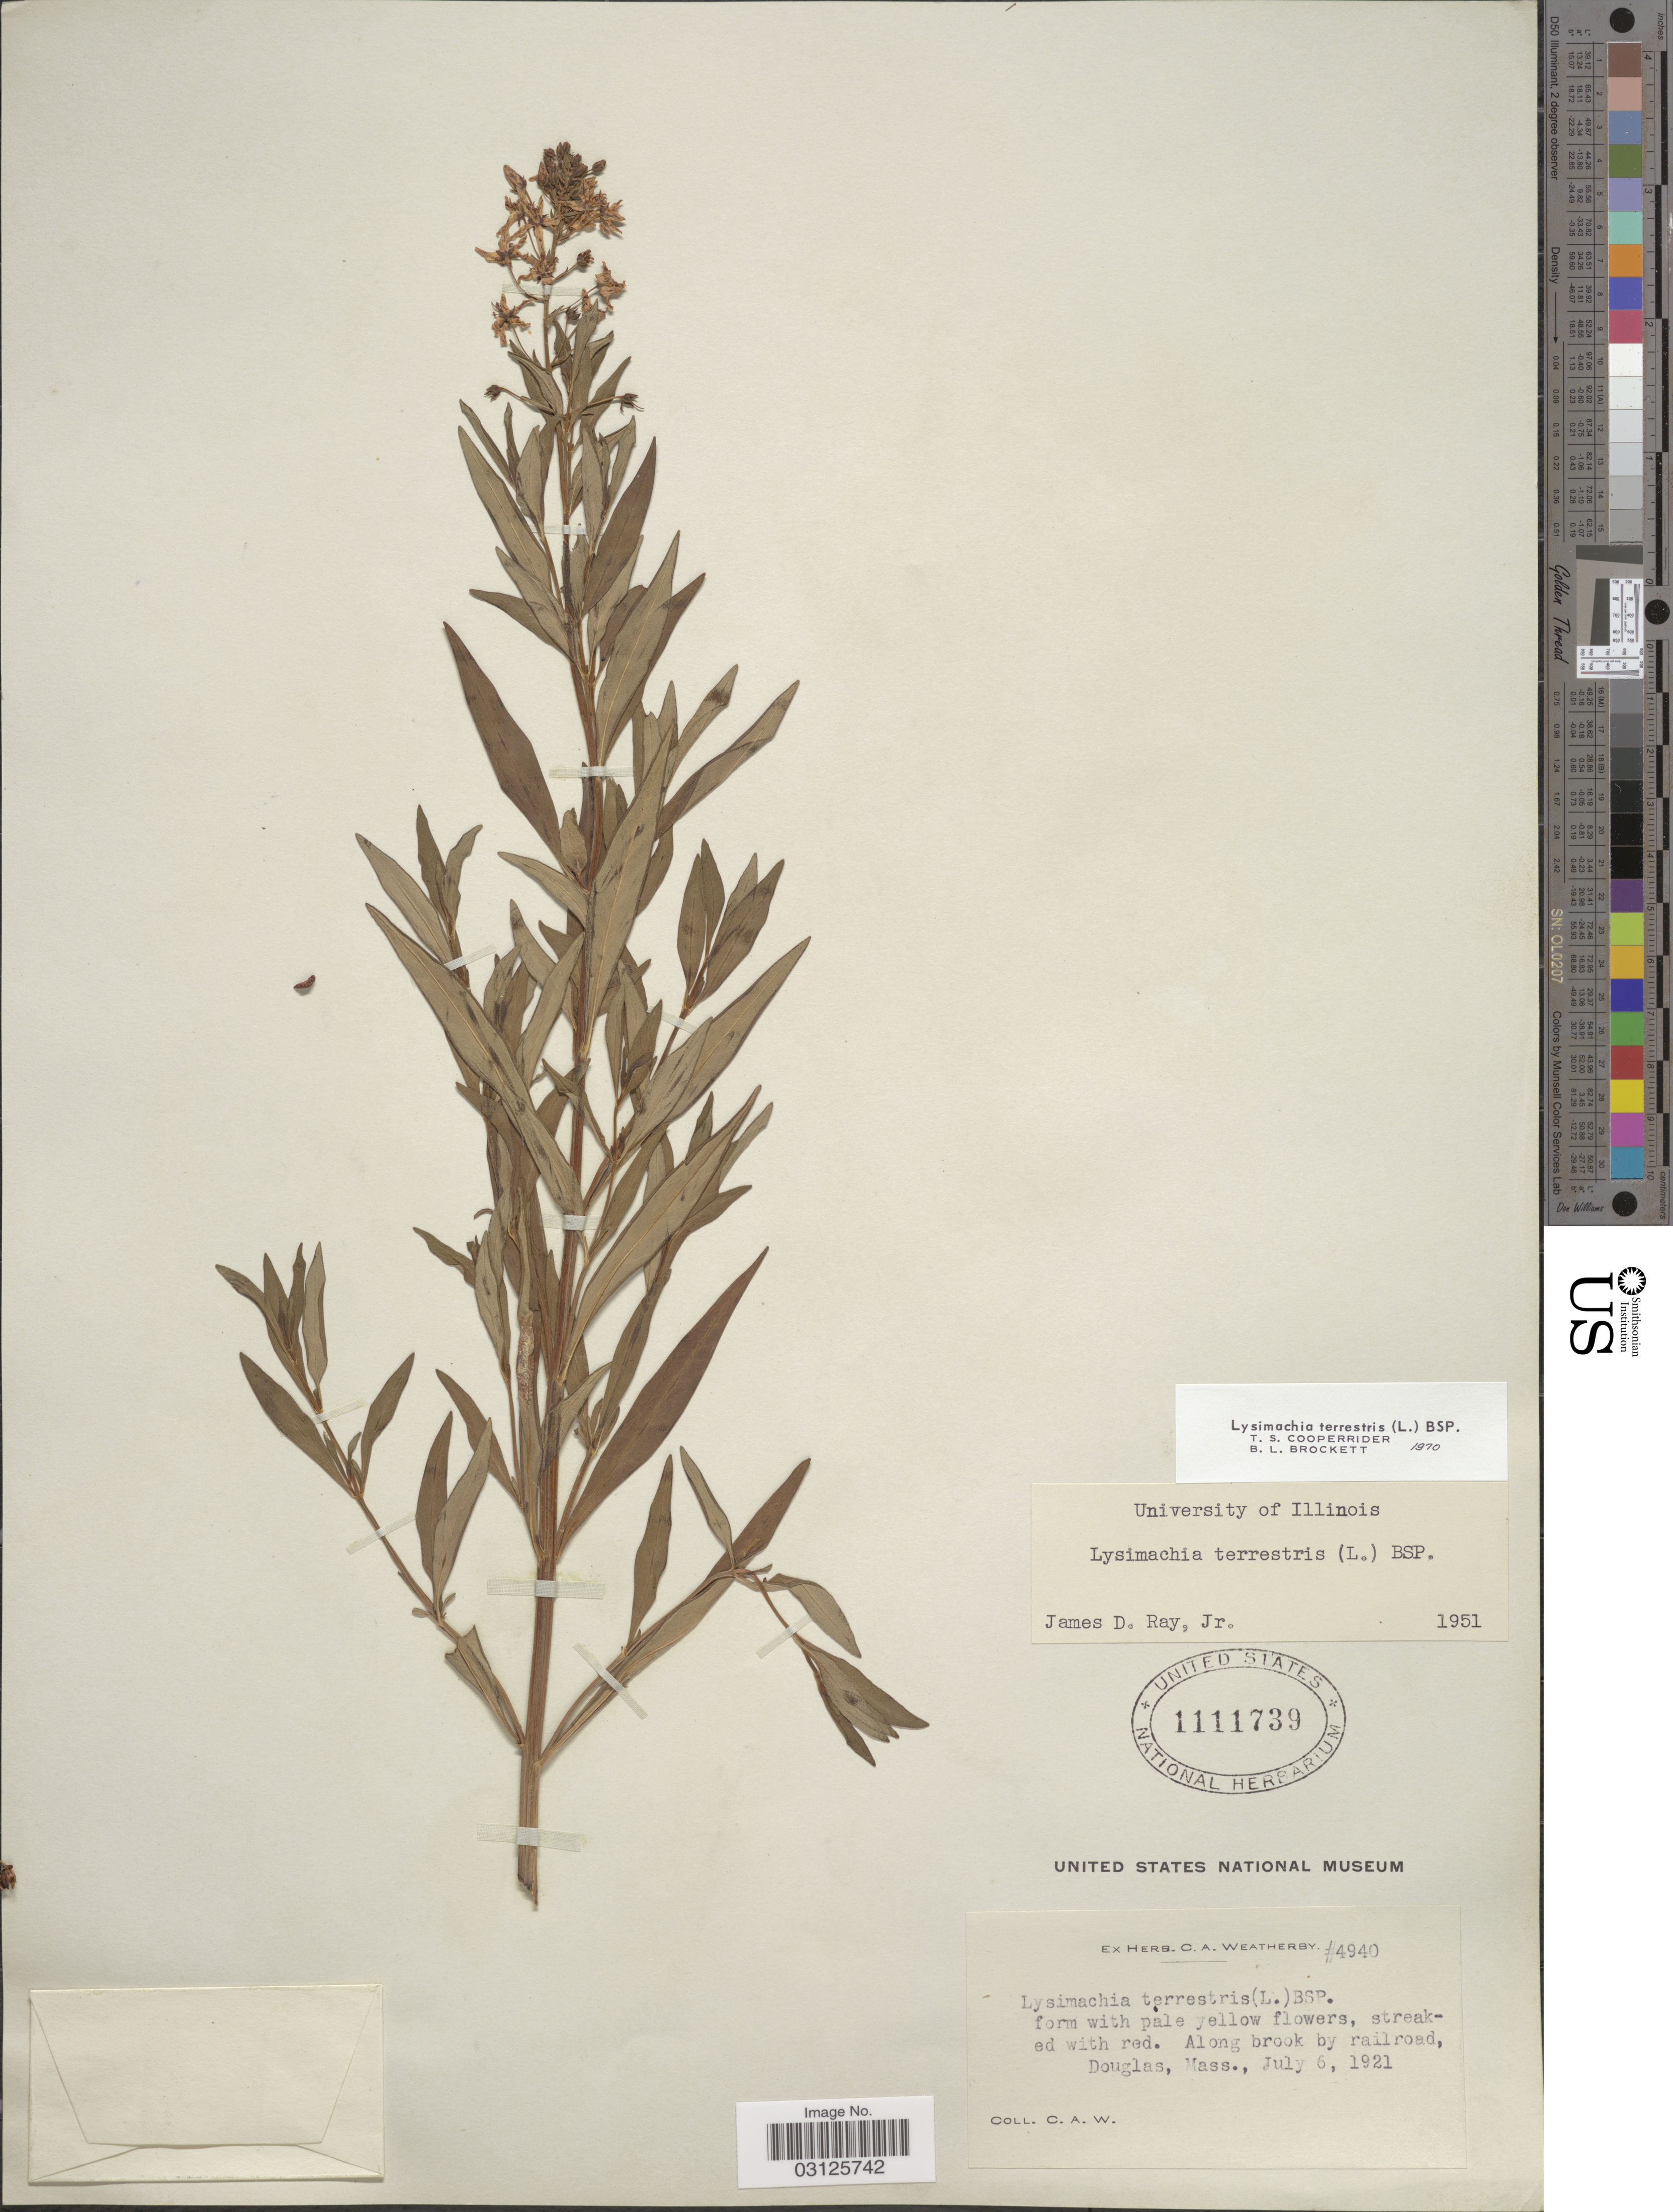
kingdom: Plantae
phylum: Tracheophyta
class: Magnoliopsida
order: Ericales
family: Primulaceae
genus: Lysimachia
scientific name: Lysimachia terrestris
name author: (L.) Britton, Stearns & Poggenb.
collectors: C. A. Weatherby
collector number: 4940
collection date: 1921-07-06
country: United States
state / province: Massachusetts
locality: Along brook by railroad, Douglas.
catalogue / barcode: US 1111739